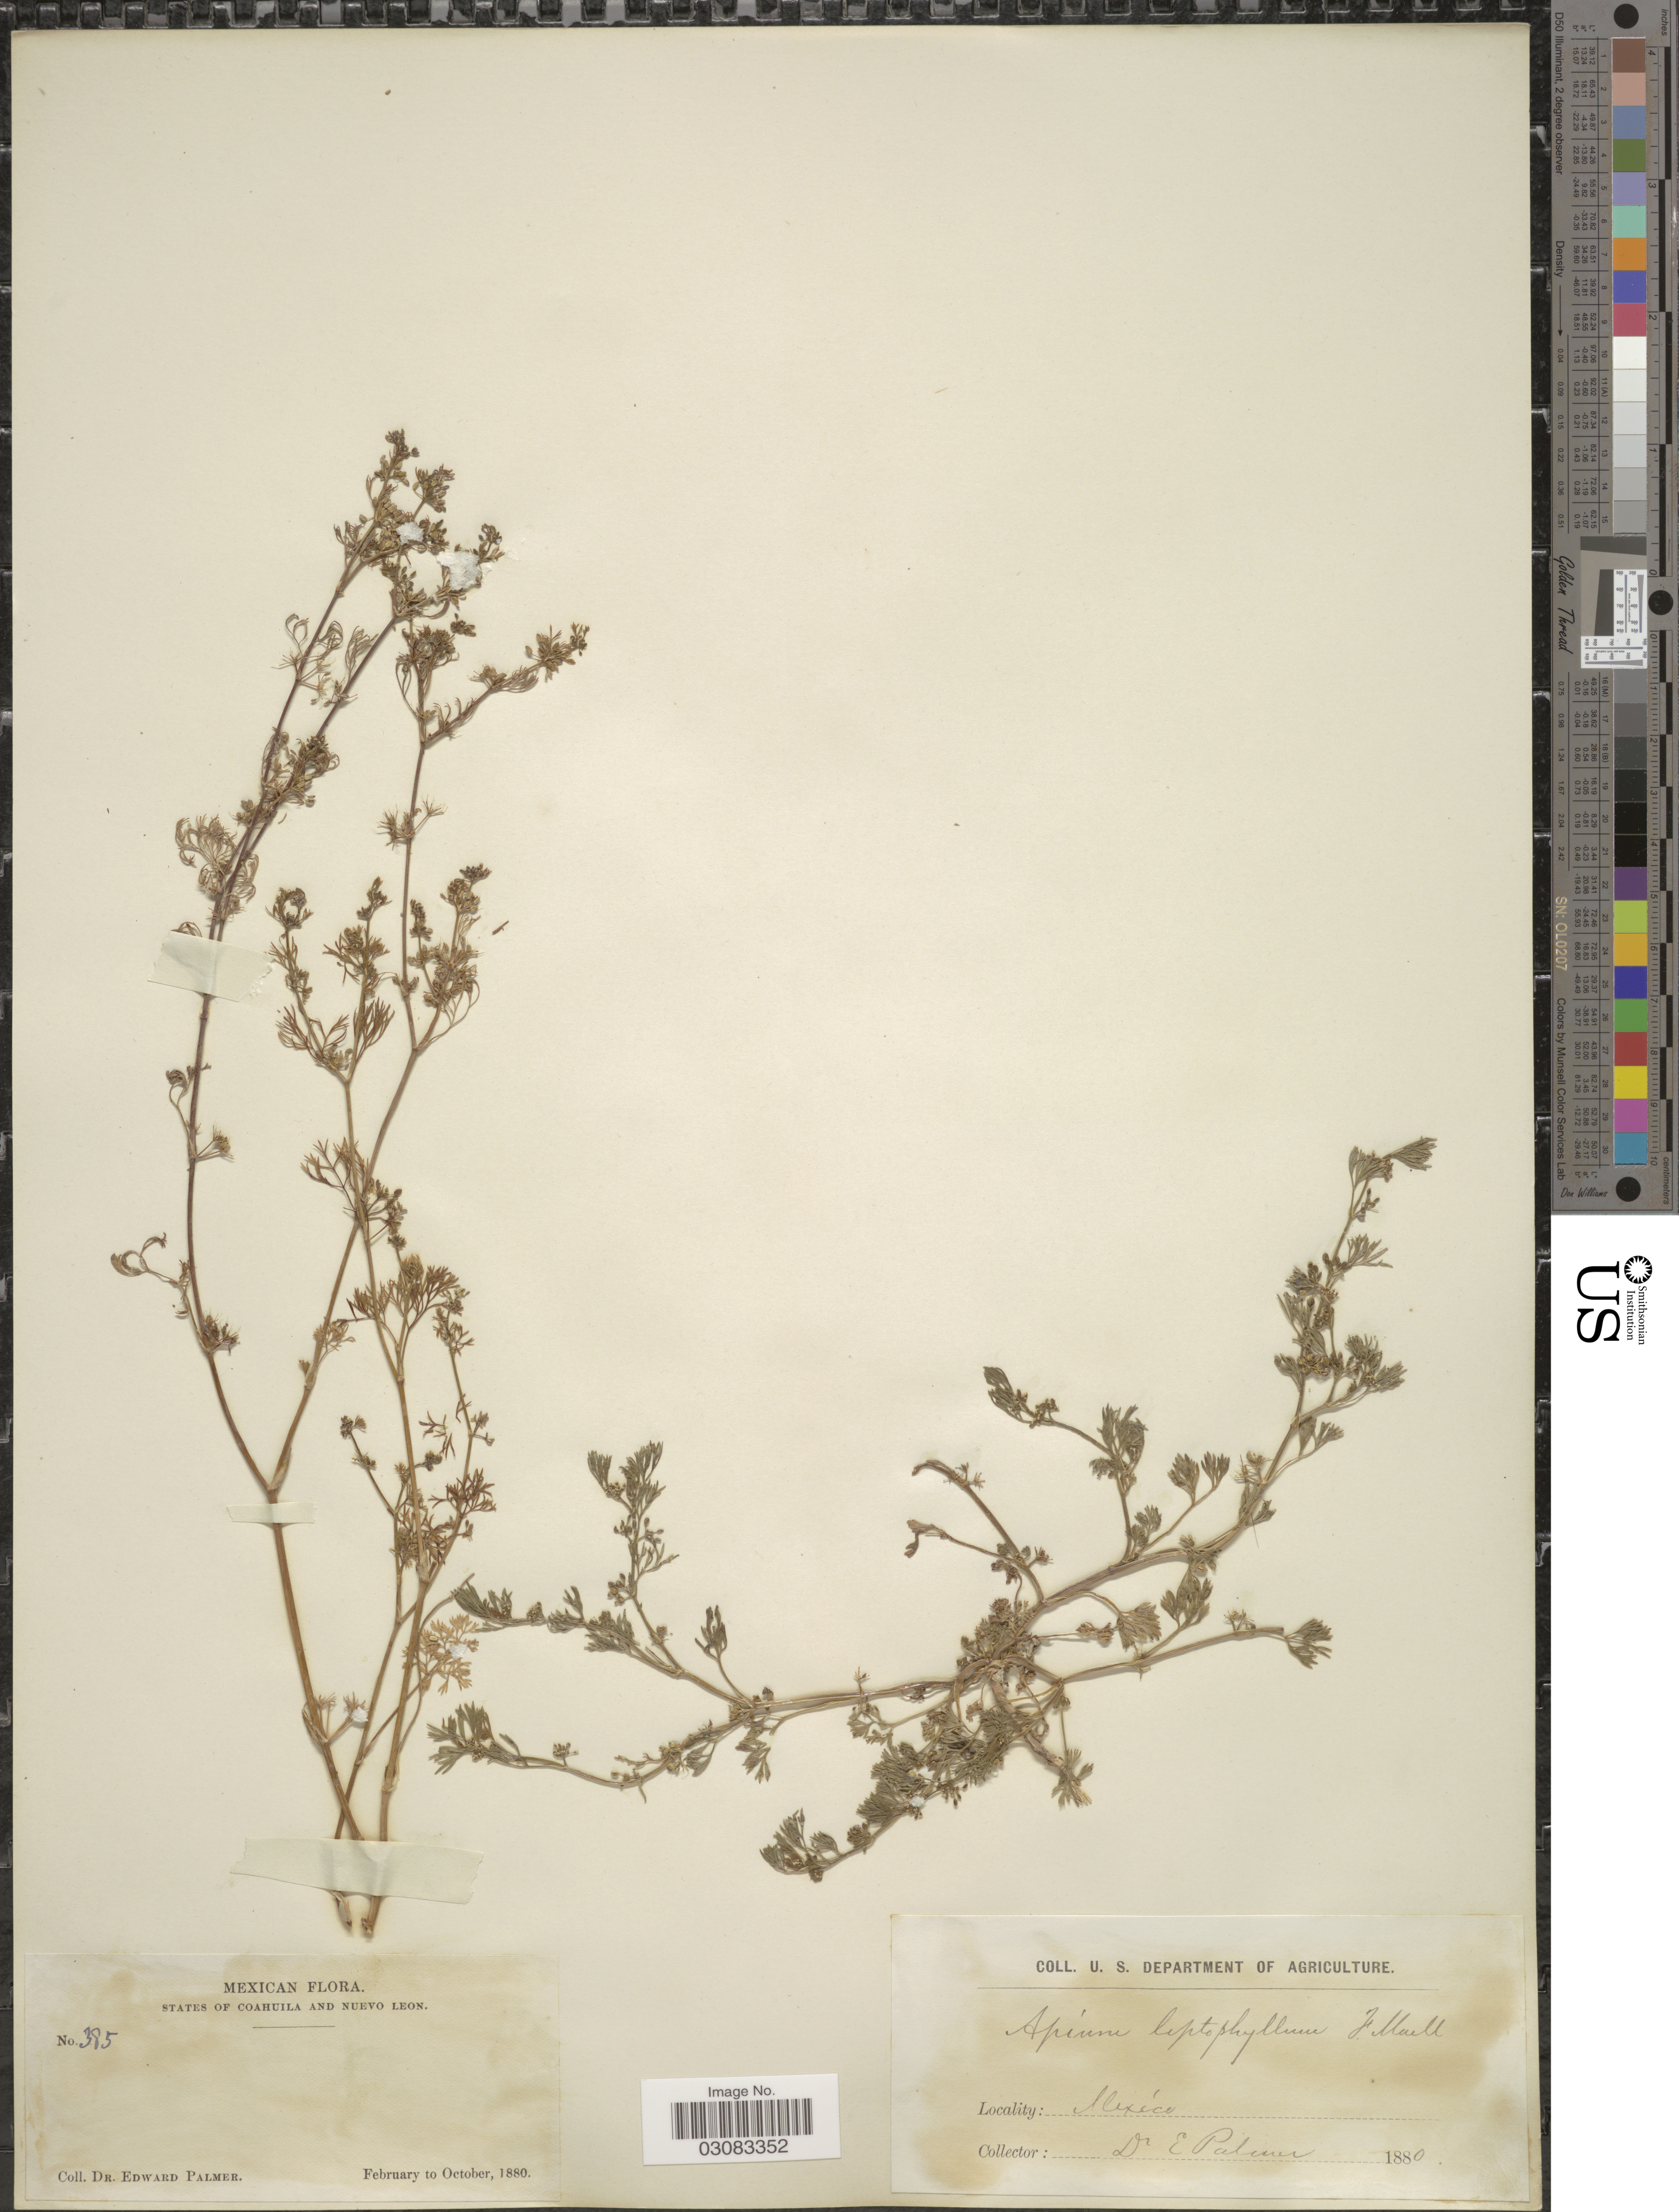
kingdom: Plantae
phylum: Tracheophyta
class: Magnoliopsida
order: Apiales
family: Apiaceae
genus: Cyclospermum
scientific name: Cyclospermum leptophyllum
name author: (Pers.) Sprague ex Britton & P. Wilson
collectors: E. Palmer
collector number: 385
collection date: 1880-02/1880-10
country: Mexico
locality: States of Coahuila and Nuevo Leon.